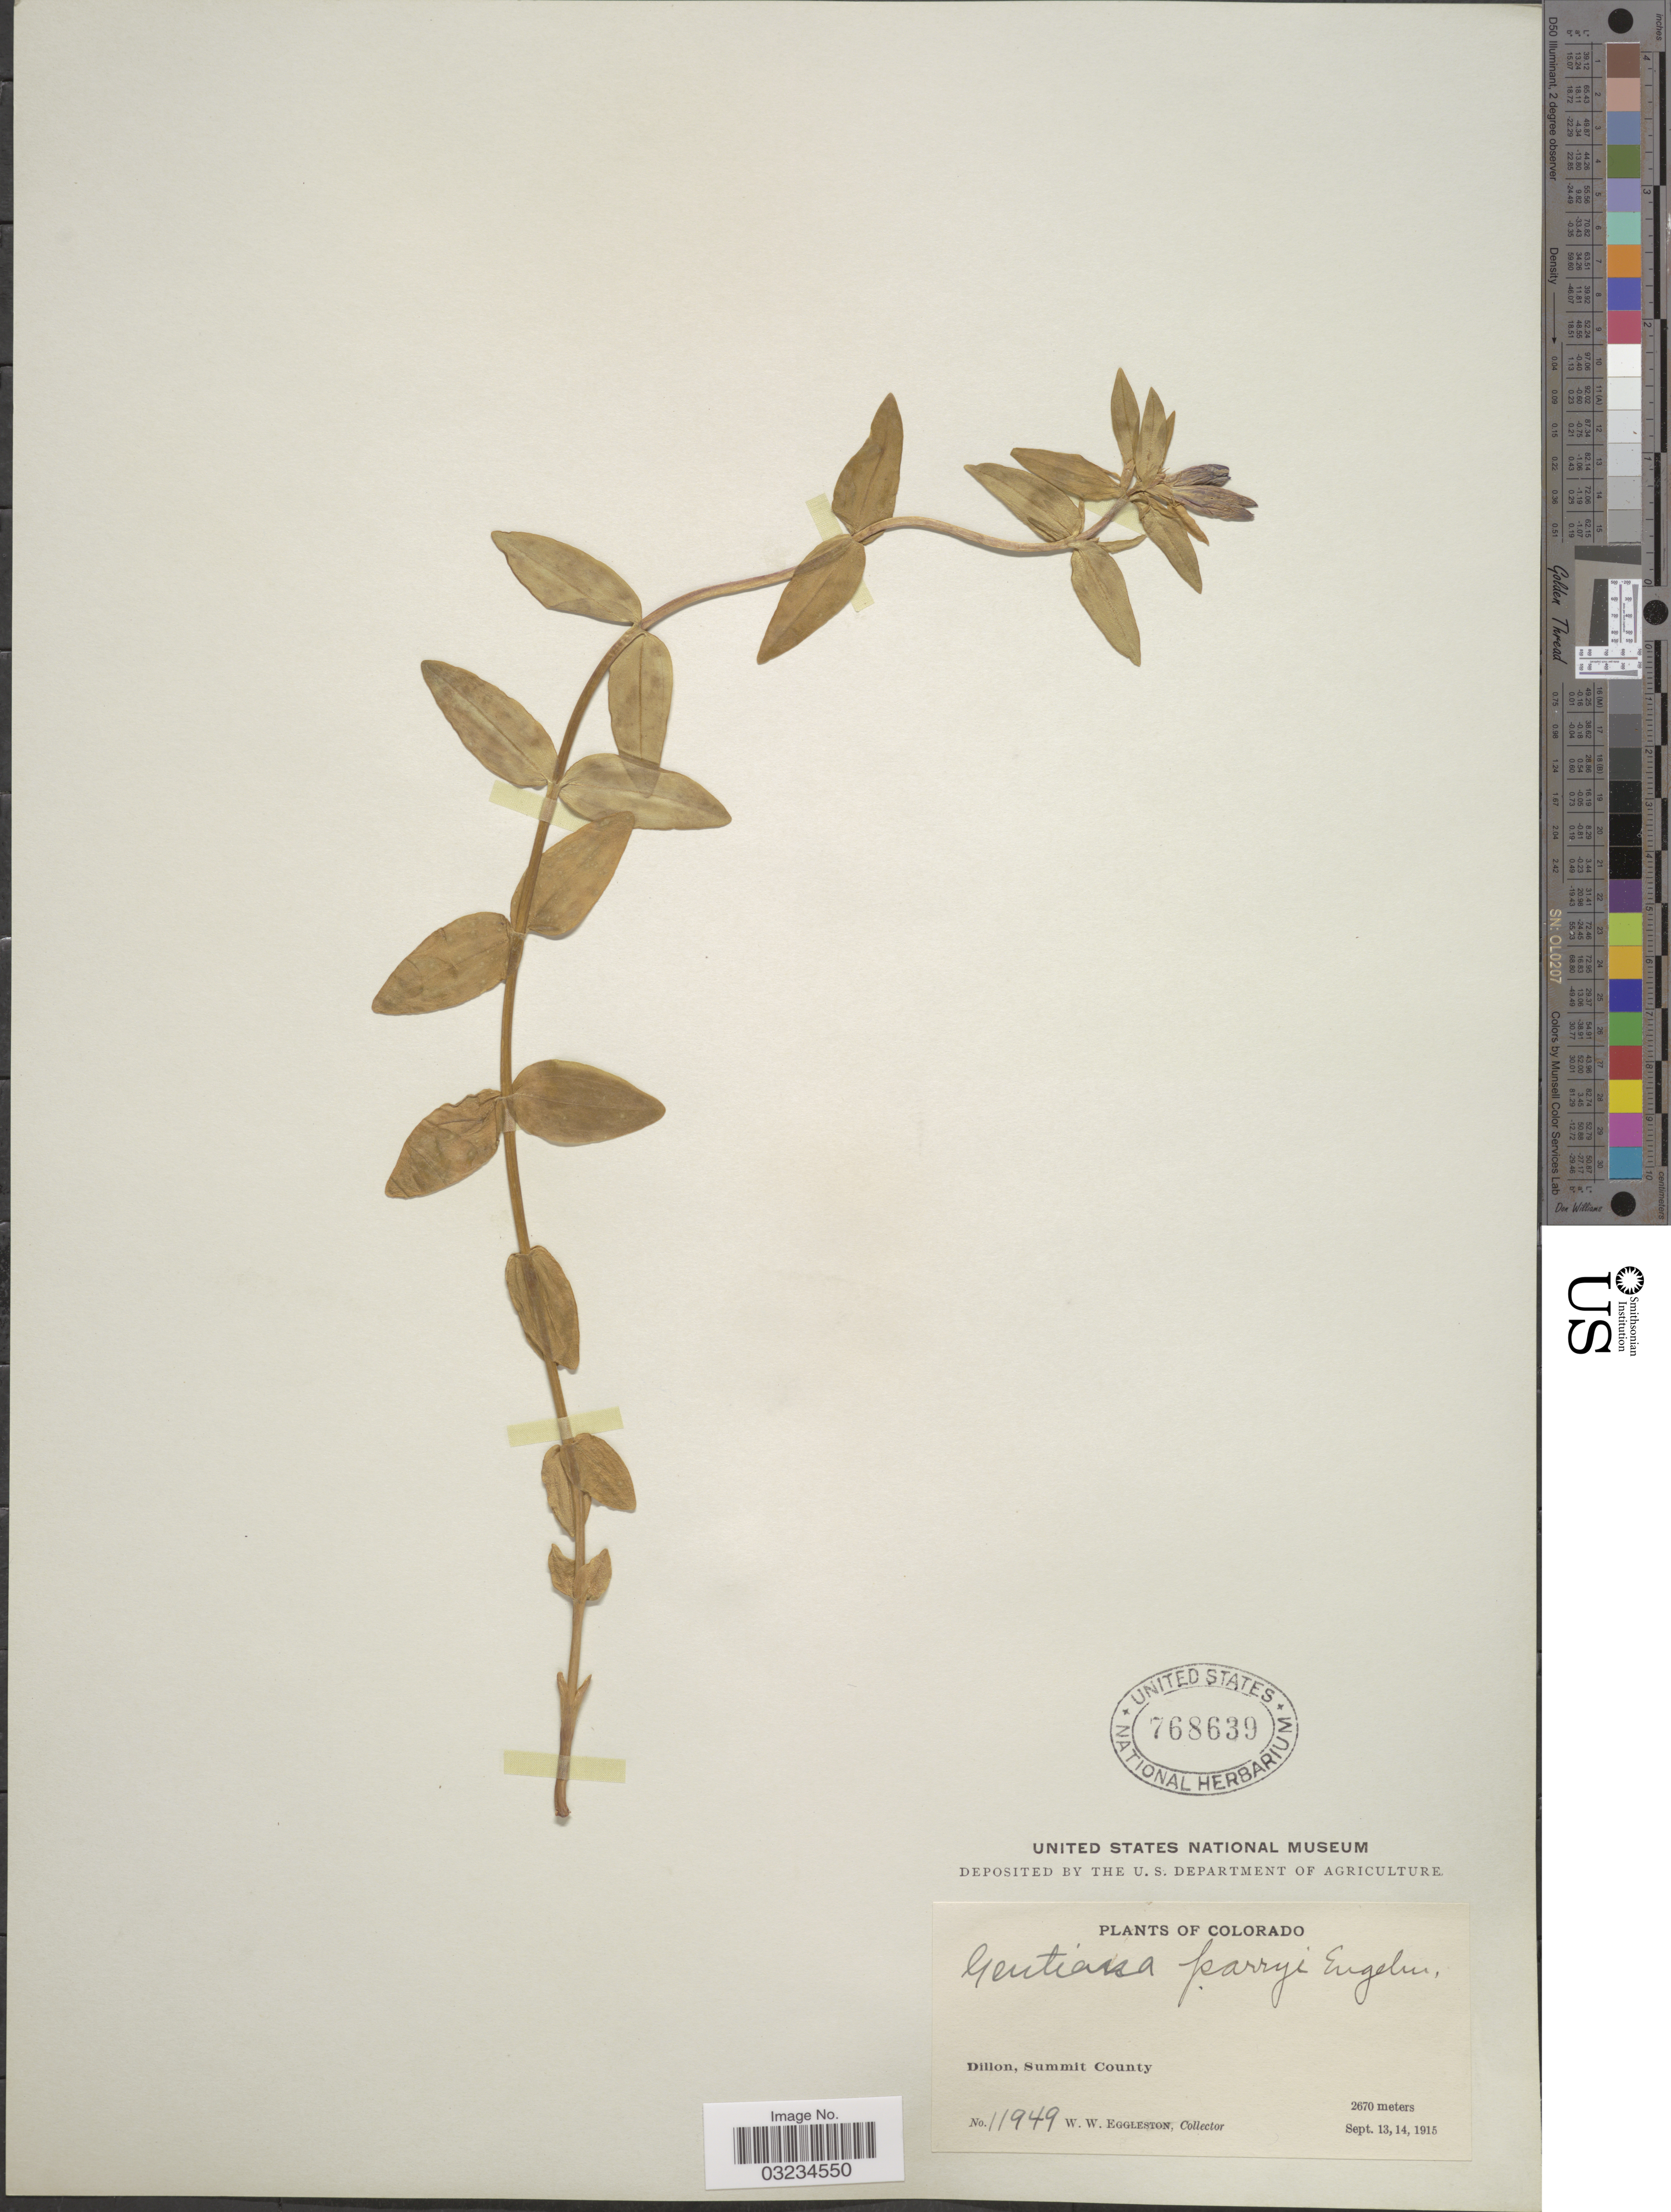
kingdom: Plantae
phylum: Tracheophyta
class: Magnoliopsida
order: Gentianales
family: Gentianaceae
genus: Gentiana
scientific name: Gentiana parryi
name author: Engelm.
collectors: W. W. Eggleston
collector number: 11949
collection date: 1915-09-13/1915-09-14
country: United States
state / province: Colorado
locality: Dillon, Summit County.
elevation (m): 2670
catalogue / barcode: US 768639